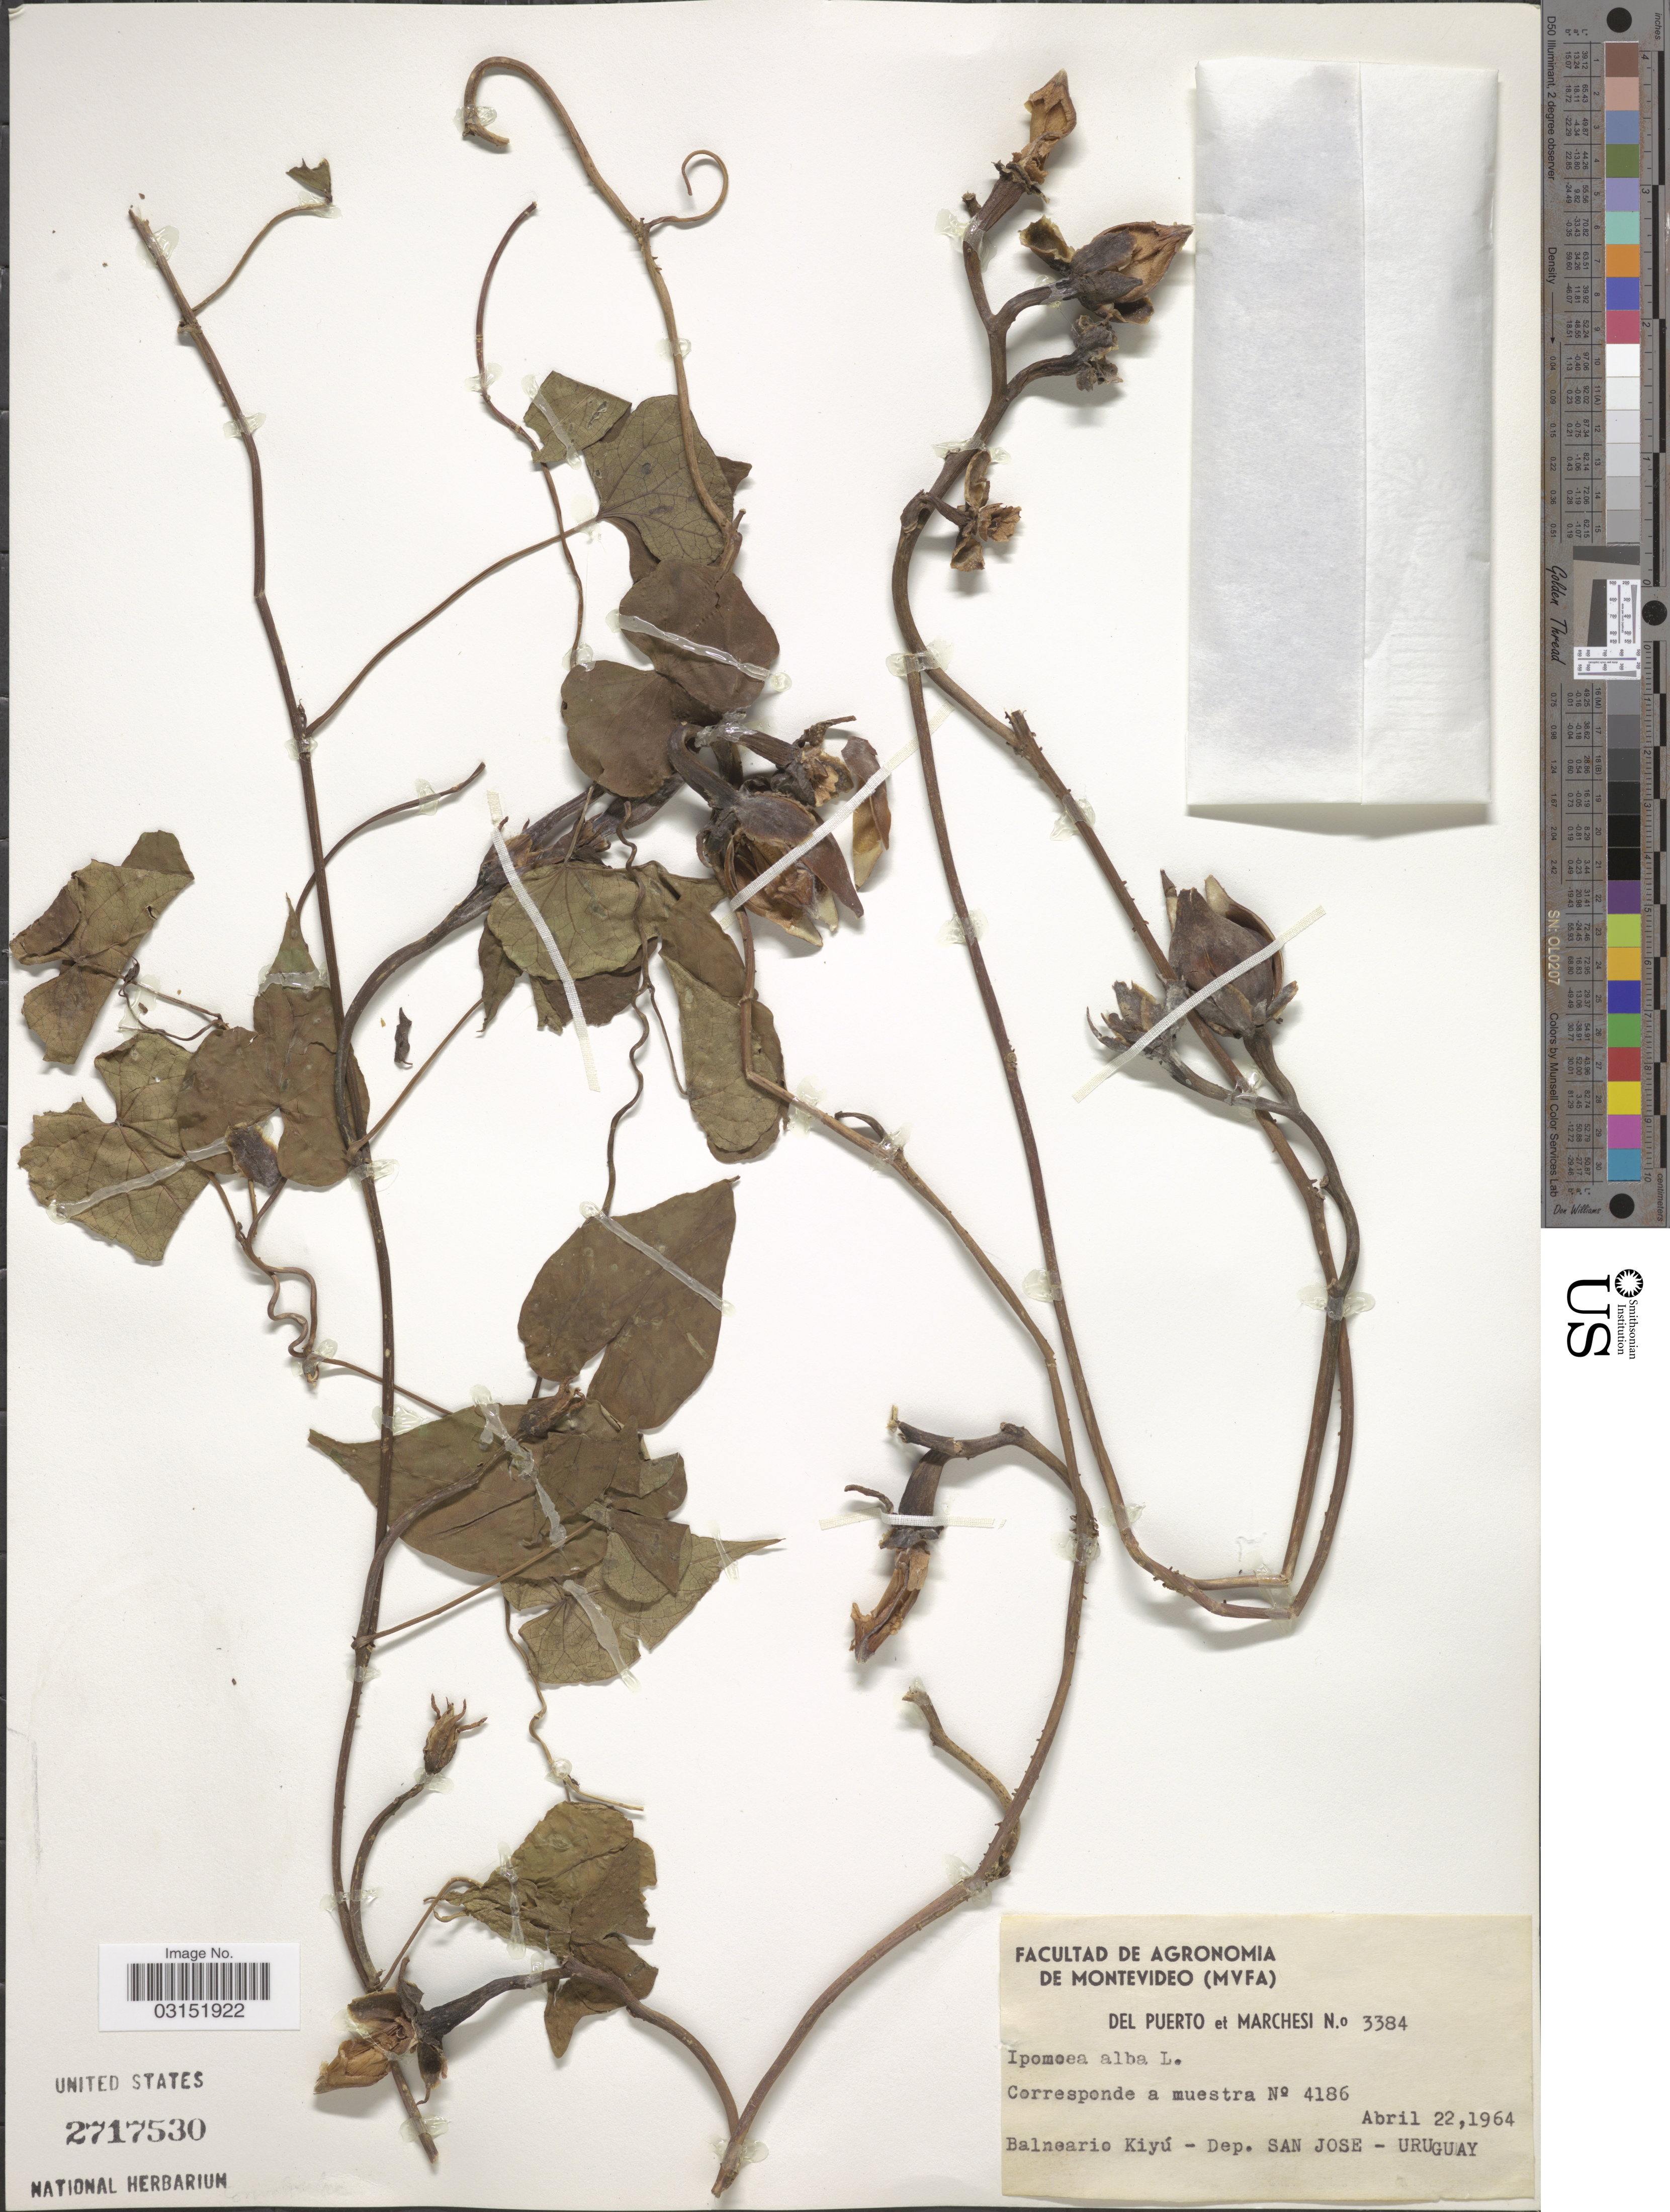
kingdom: Plantae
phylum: Tracheophyta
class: Magnoliopsida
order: Solanales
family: Convolvulaceae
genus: Ipomoea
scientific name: Ipomoea alba L.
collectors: Del Puerto & Marchesi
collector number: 3384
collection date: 1964-04-22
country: Uruguay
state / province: San Jose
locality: Balneario Kiyú - Dep. San Jose.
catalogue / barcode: US 2717530